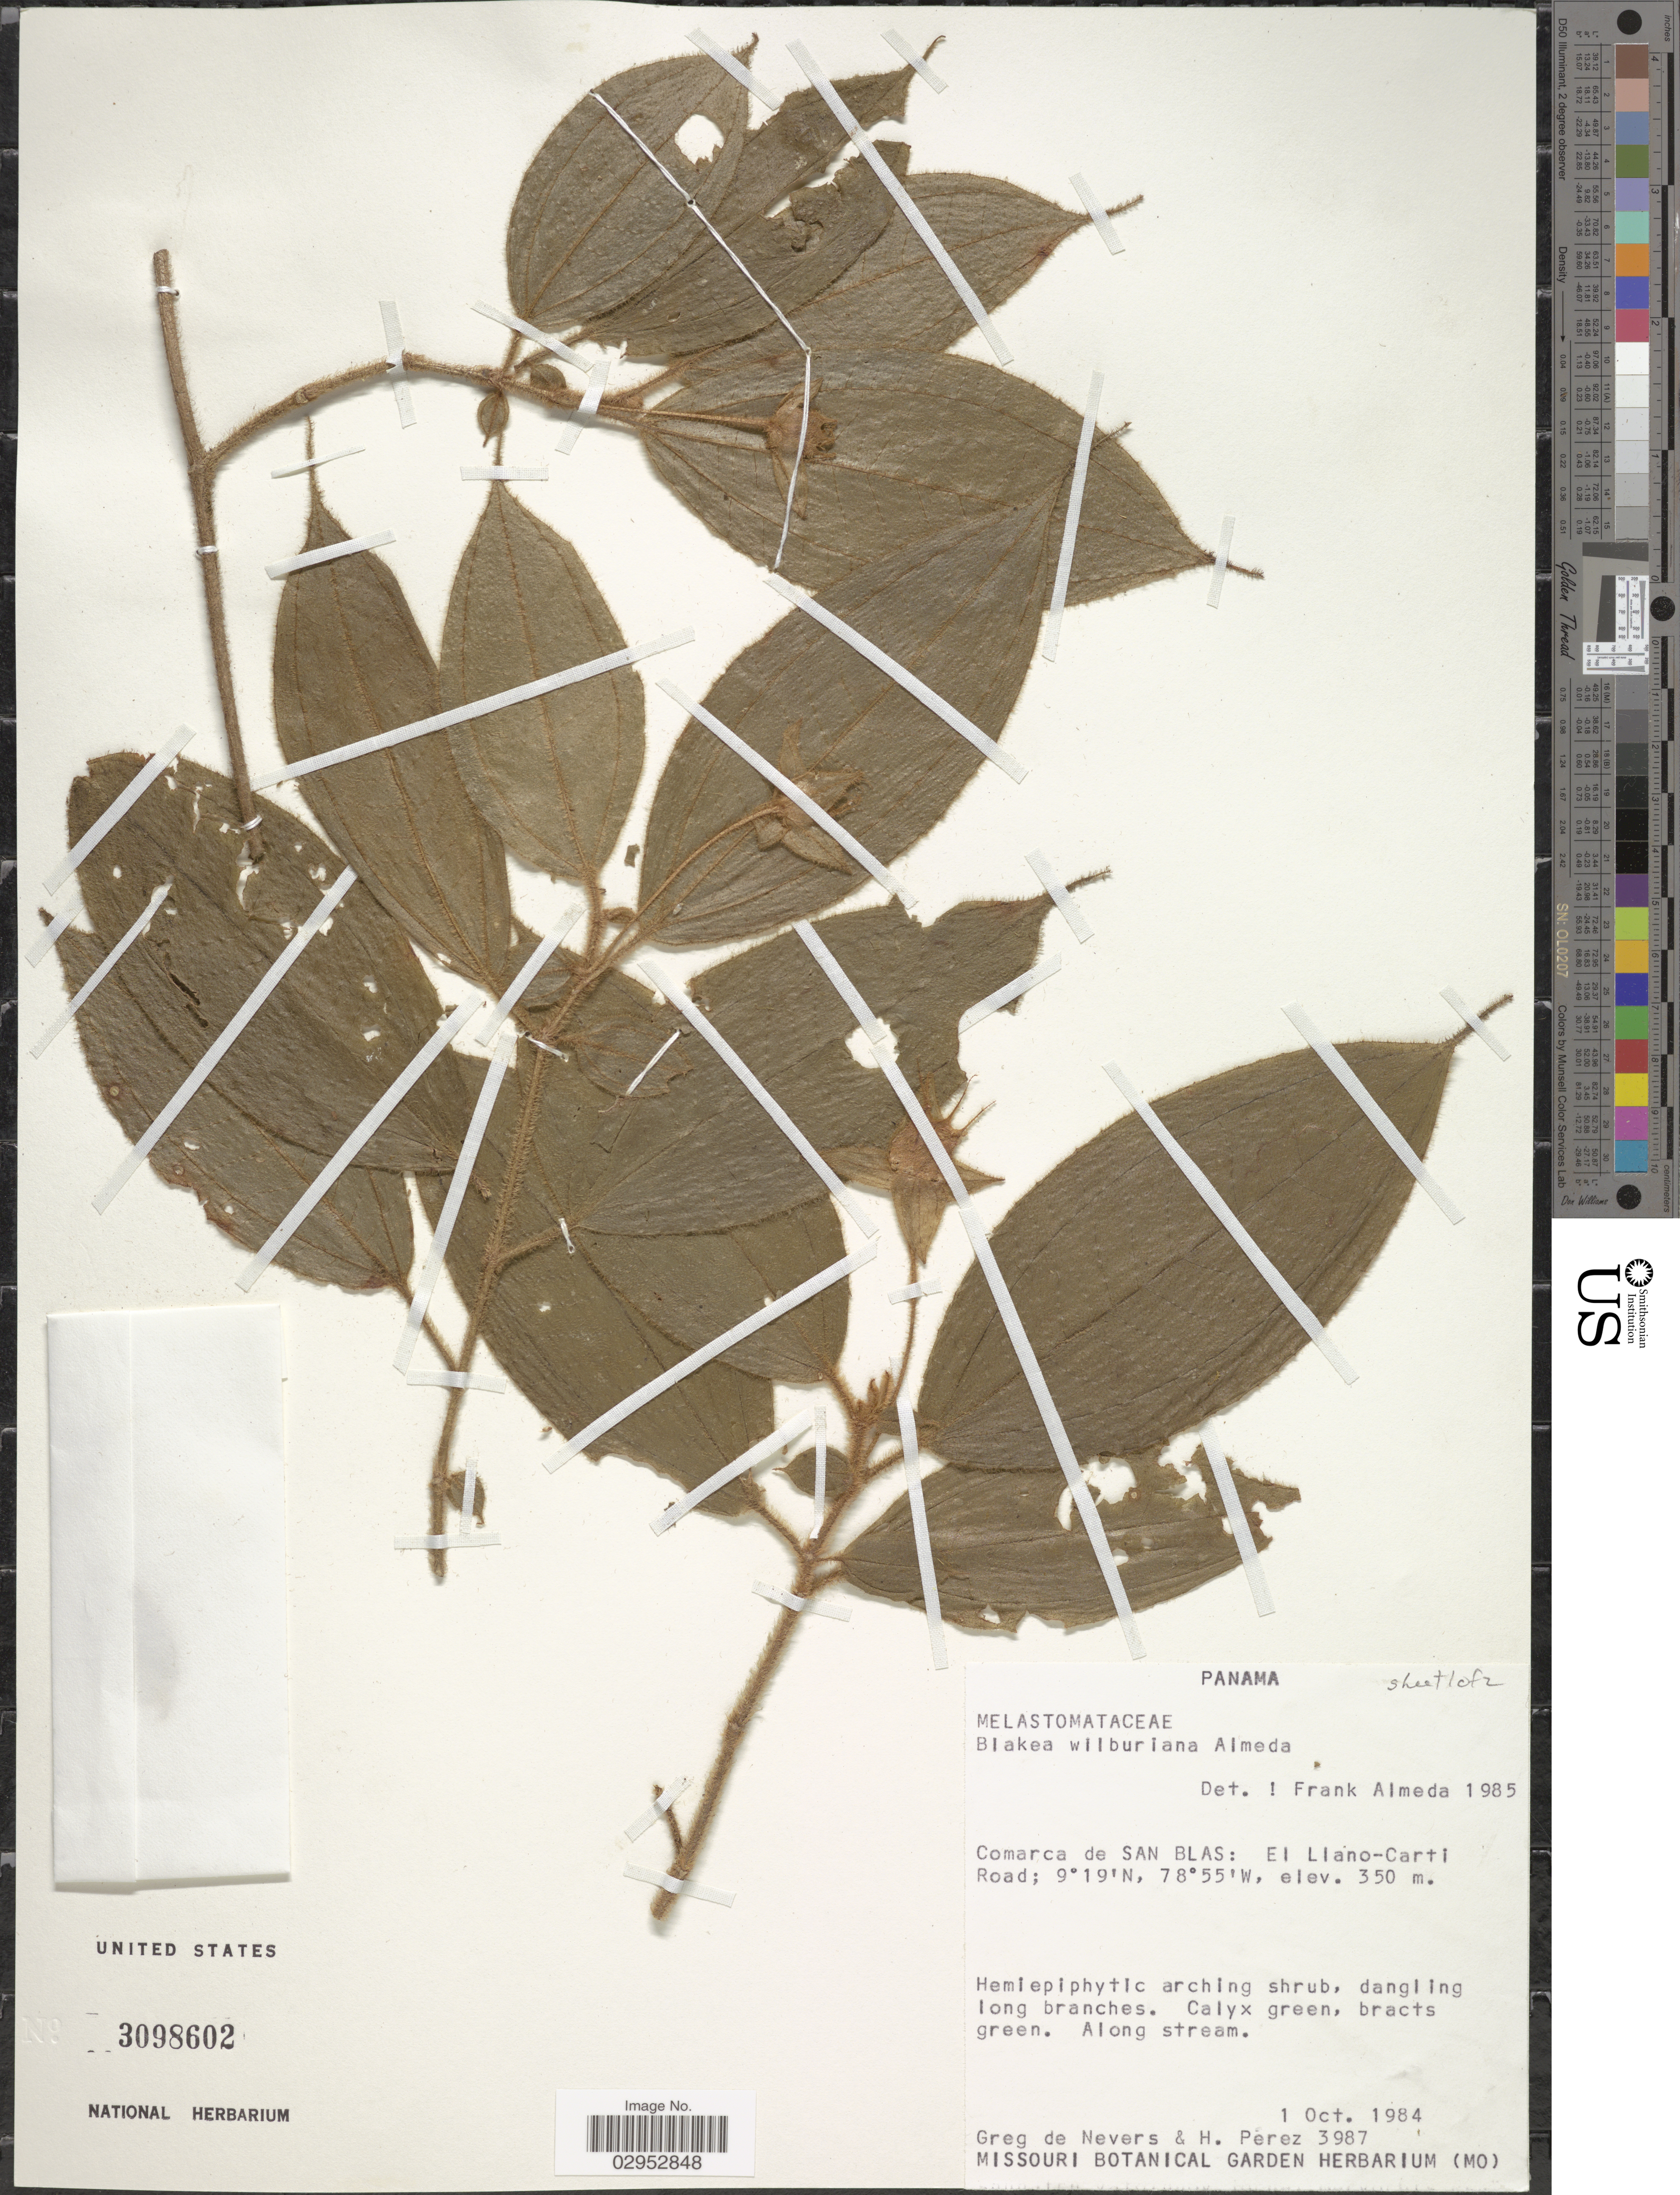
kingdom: Plantae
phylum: Tracheophyta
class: Magnoliopsida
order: Myrtales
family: Melastomataceae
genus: Blakea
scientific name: Blakea wilburiana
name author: Almeda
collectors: G. Nevers & H. Pérez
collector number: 3987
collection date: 1984-10-01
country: Panama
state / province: Kuna Yala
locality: Comarca de San Blas: El Llano-Carti Road.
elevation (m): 350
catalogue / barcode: US 3098602